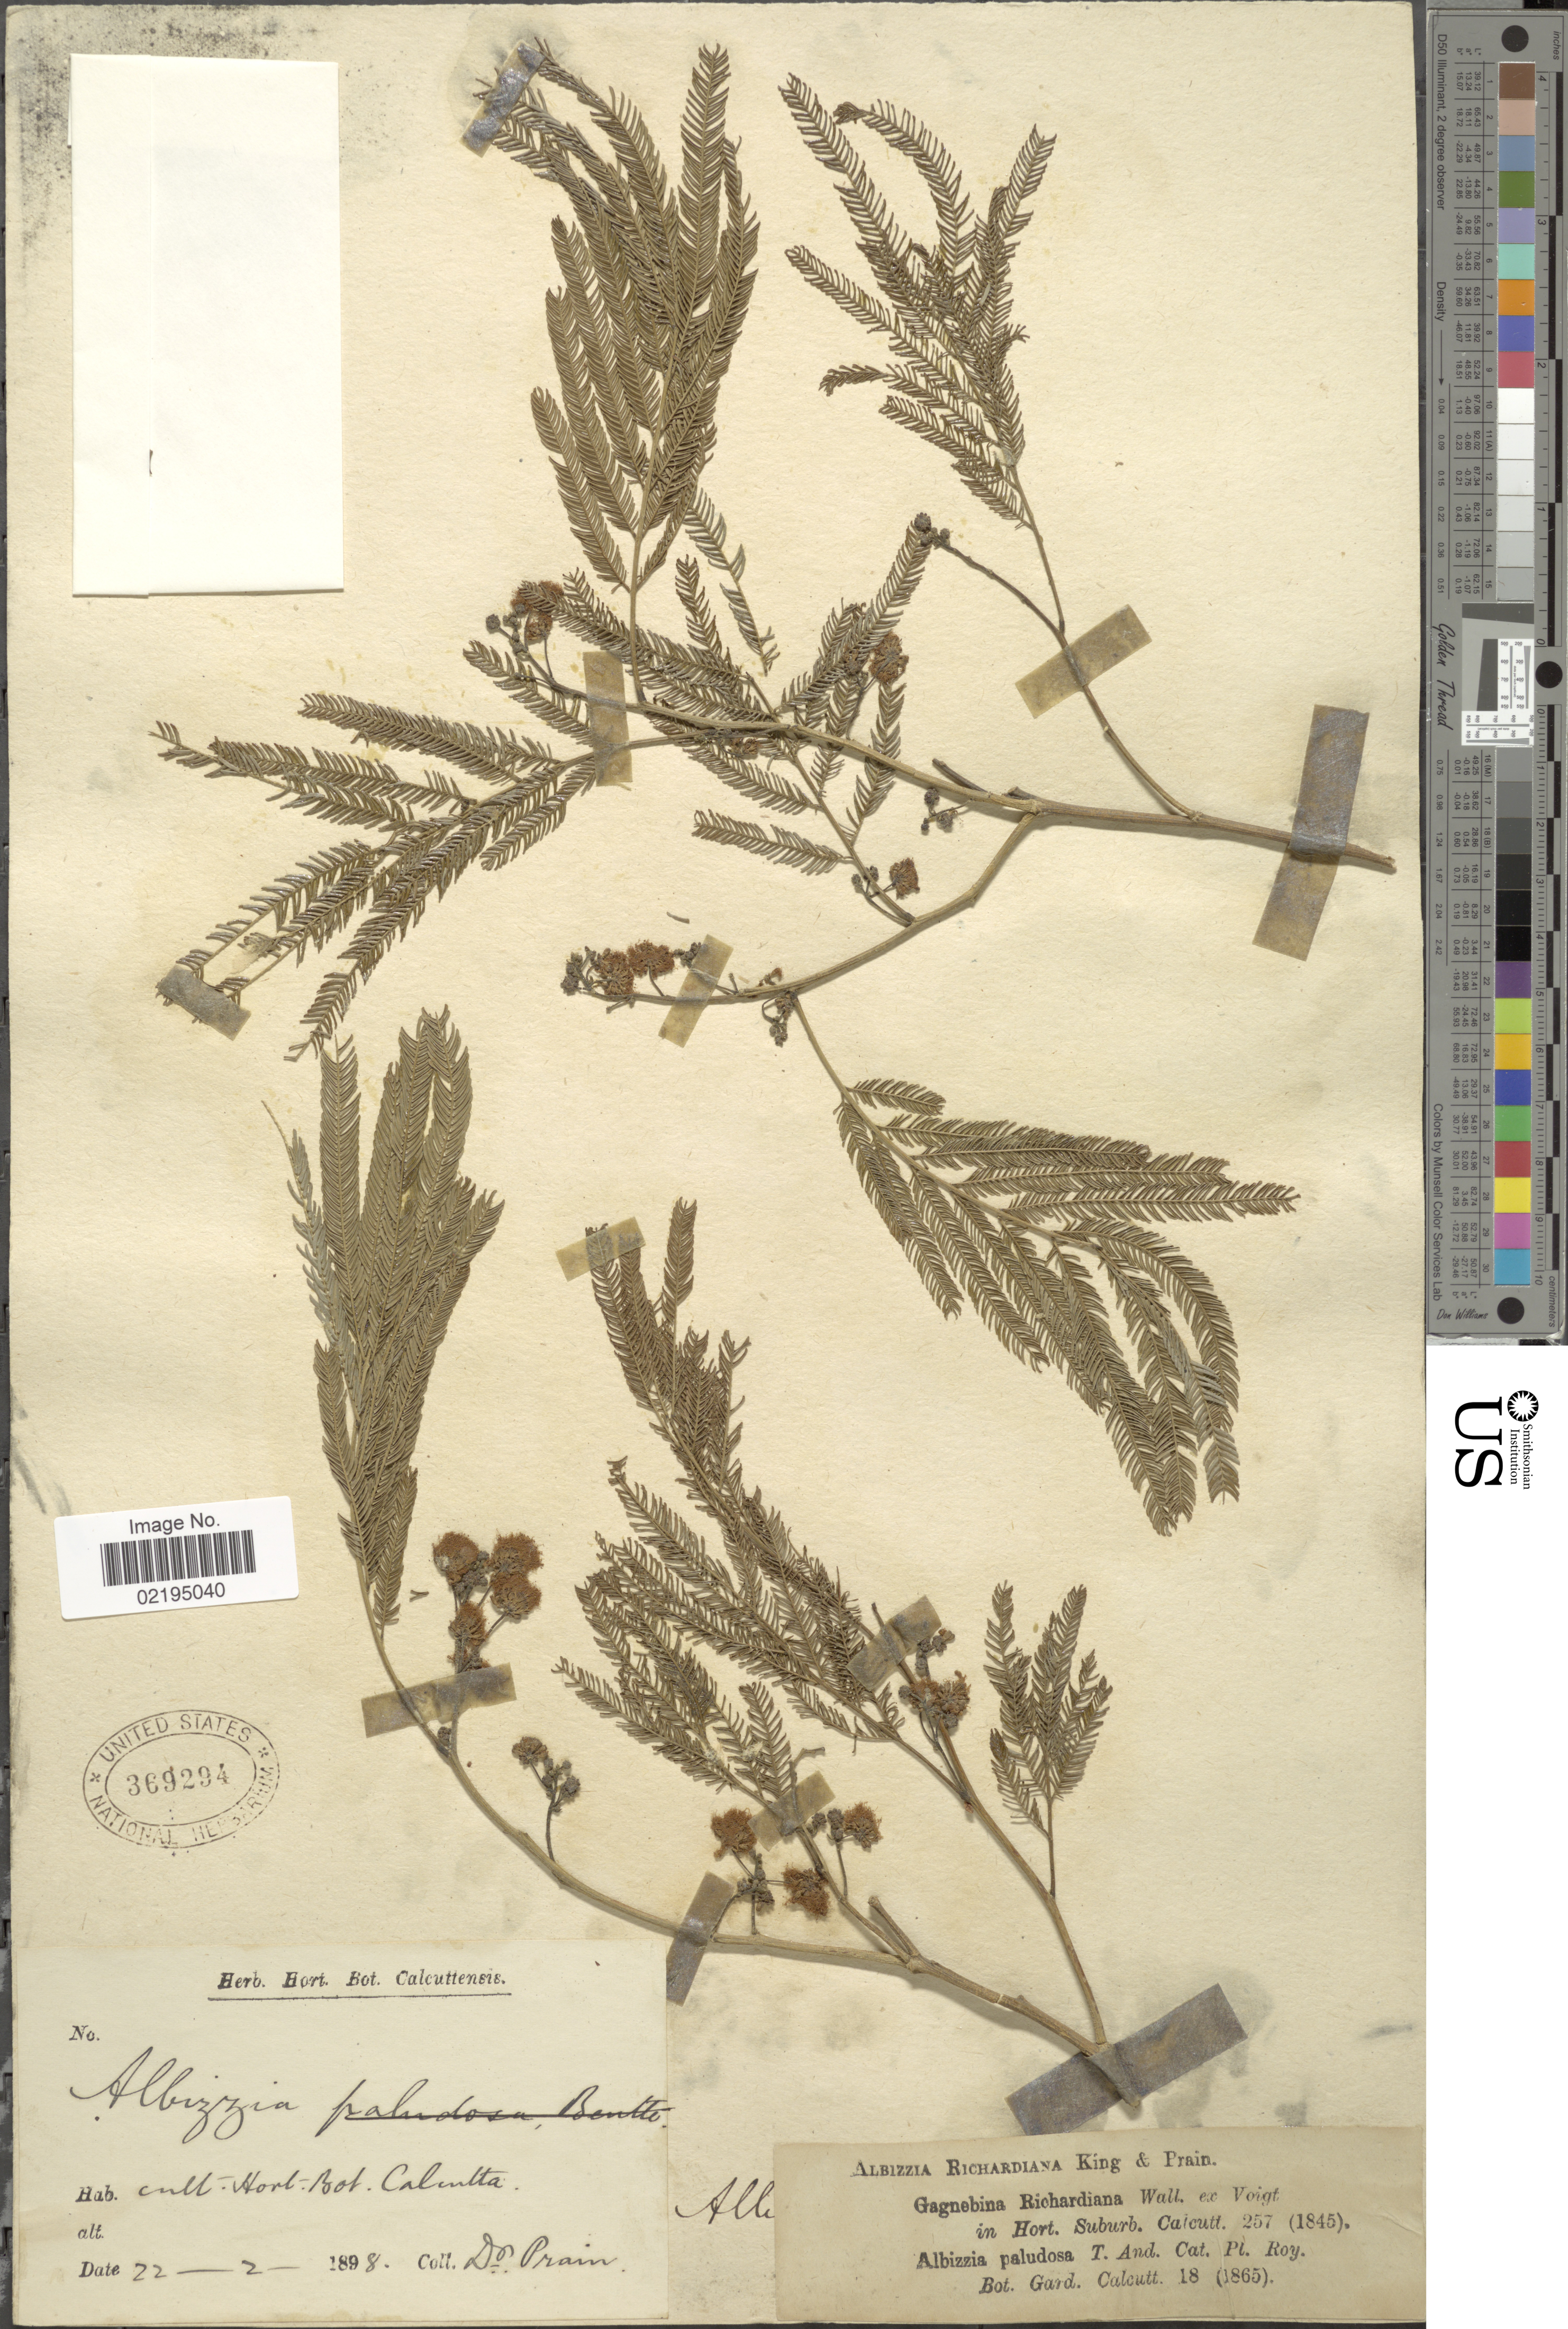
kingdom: Plantae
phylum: Tracheophyta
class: Magnoliopsida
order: Fabales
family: Fabaceae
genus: Albizia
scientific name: Albizia richardiana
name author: King & Prain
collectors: -- Prain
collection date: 1898-02-22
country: India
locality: Cult. Hort. Bot. Calcutta.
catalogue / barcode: US 369294